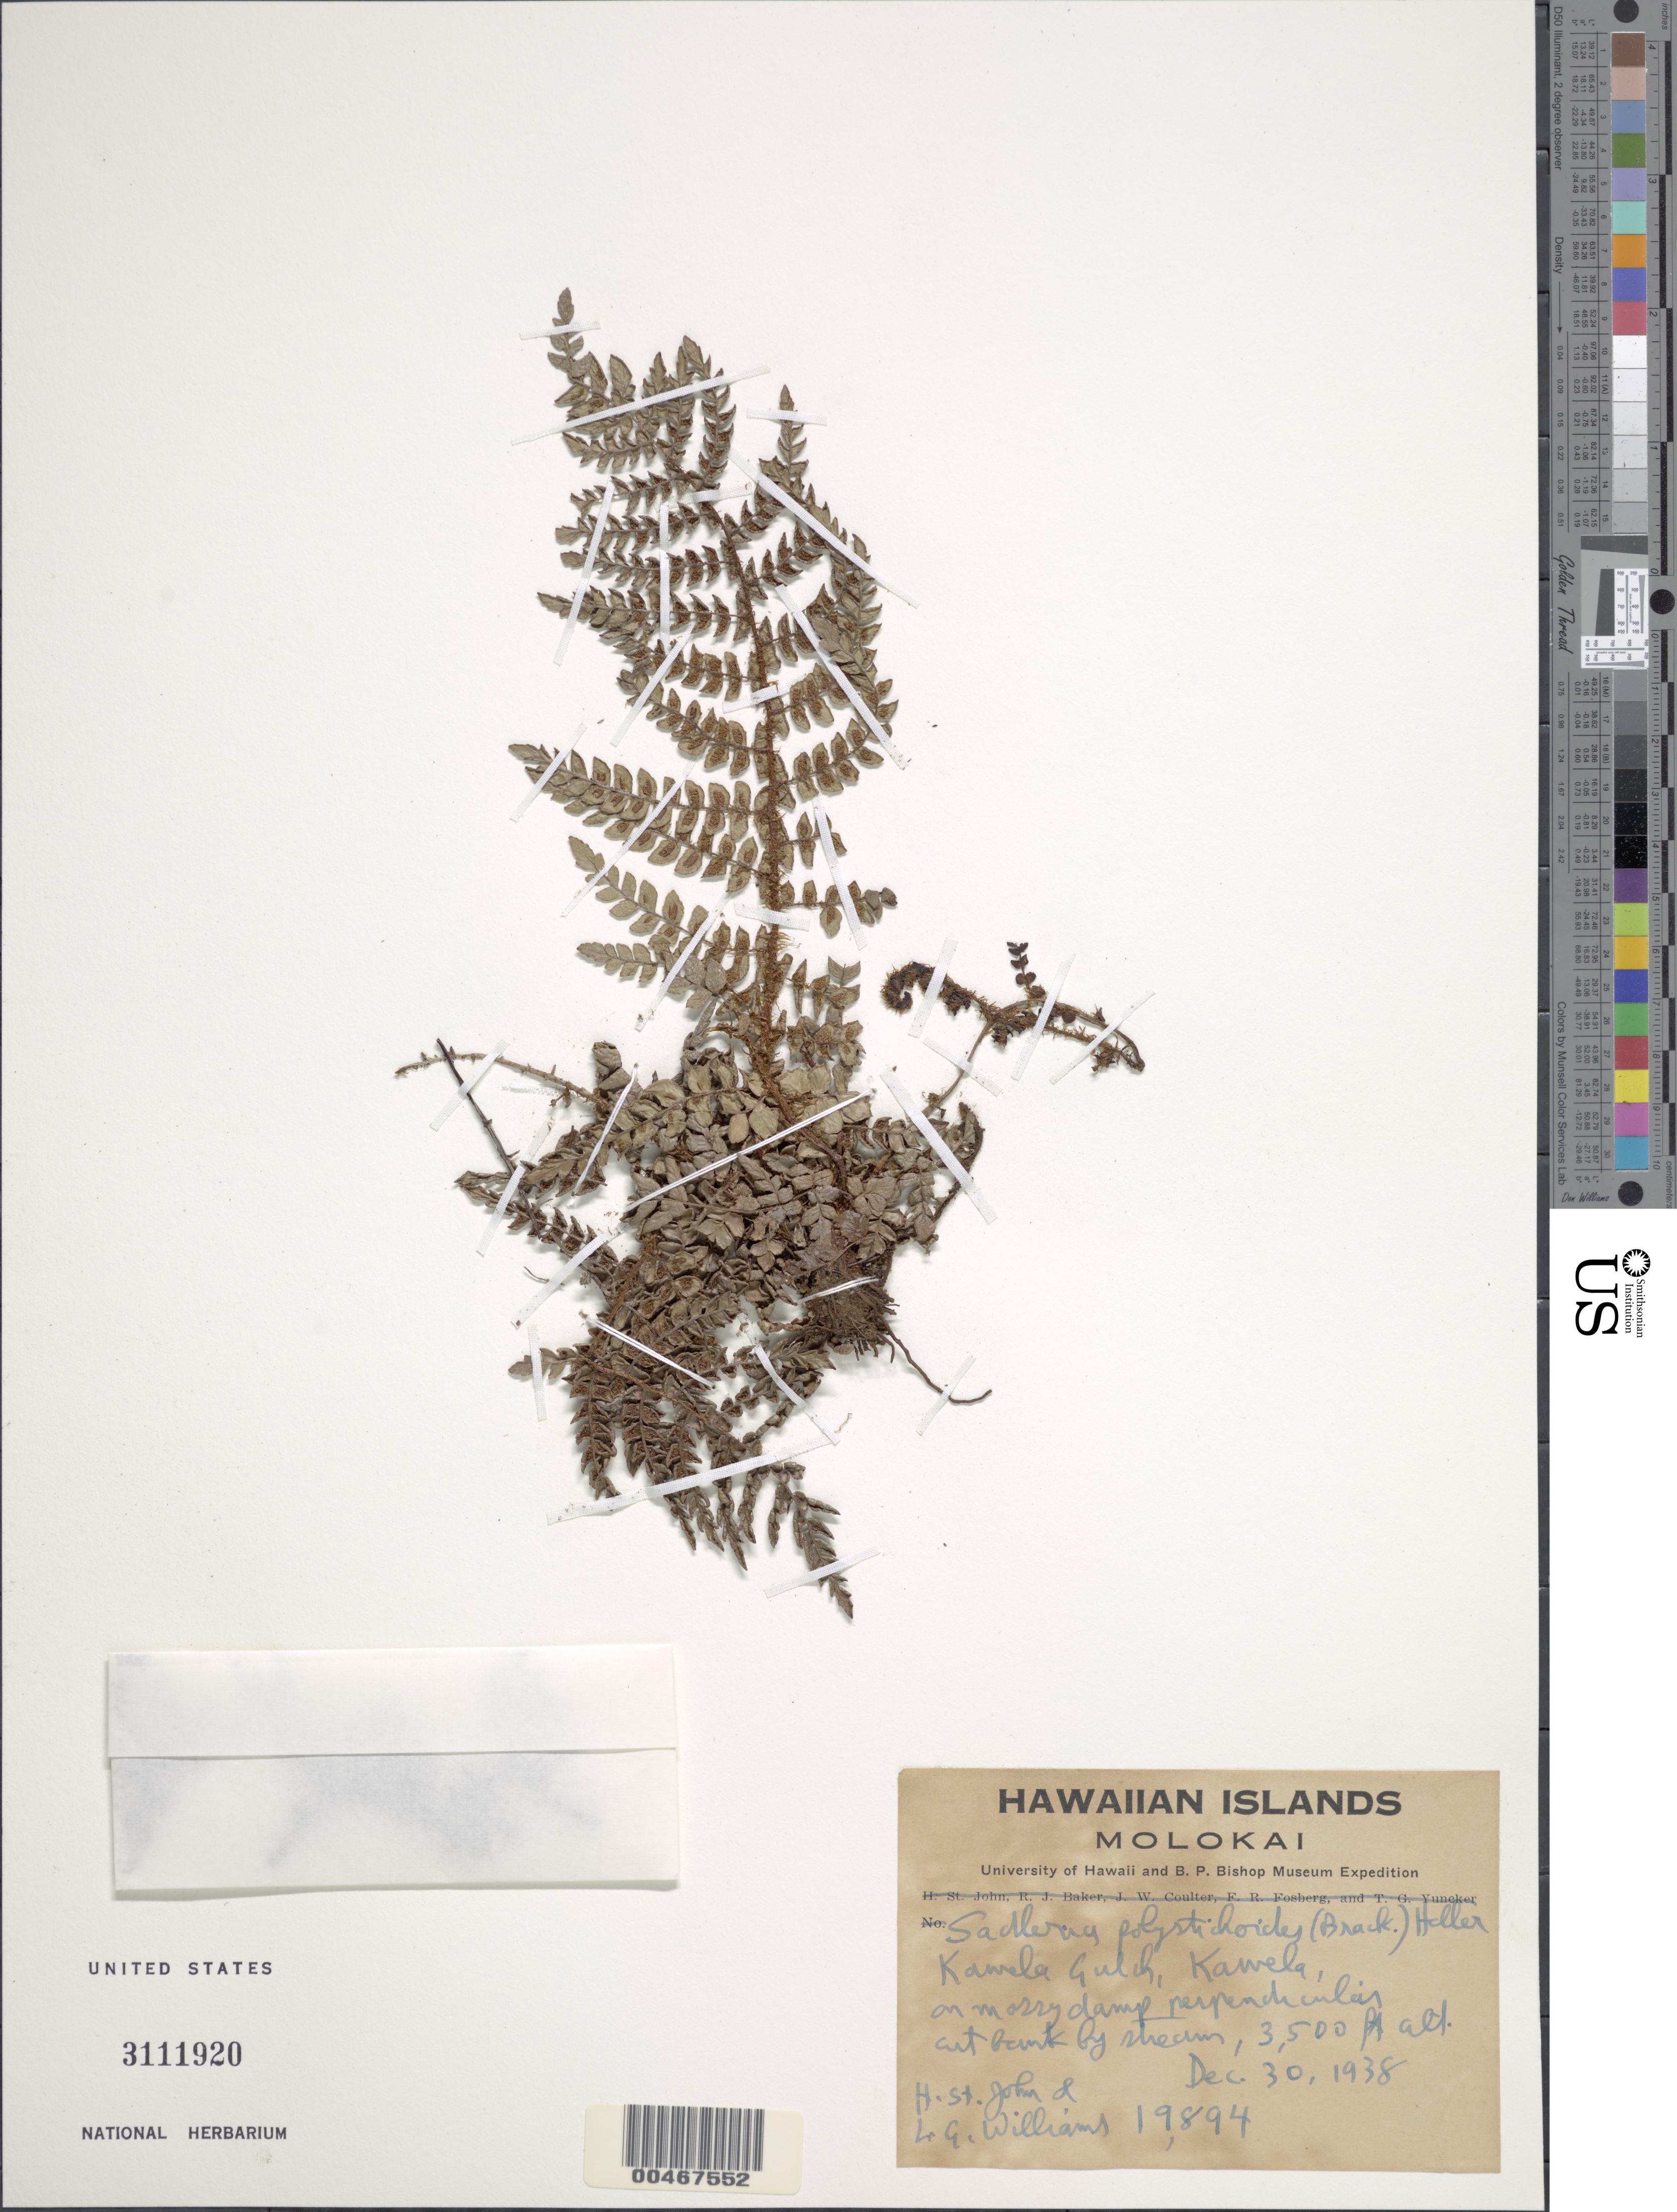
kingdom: Plantae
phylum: Tracheophyta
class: Polypodiopsida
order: Polypodiales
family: Blechnaceae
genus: Sadleria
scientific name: Sadleria squarrosa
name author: (Gaudich.) T. Moore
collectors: H. St. John & L. G. Williams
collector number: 19894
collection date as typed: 30 Dec 1938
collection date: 1938-12-30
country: United States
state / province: Hawaii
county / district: Maui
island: Moloka'i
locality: Kawela Gulch, Kawela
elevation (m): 1067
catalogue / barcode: US 3111920